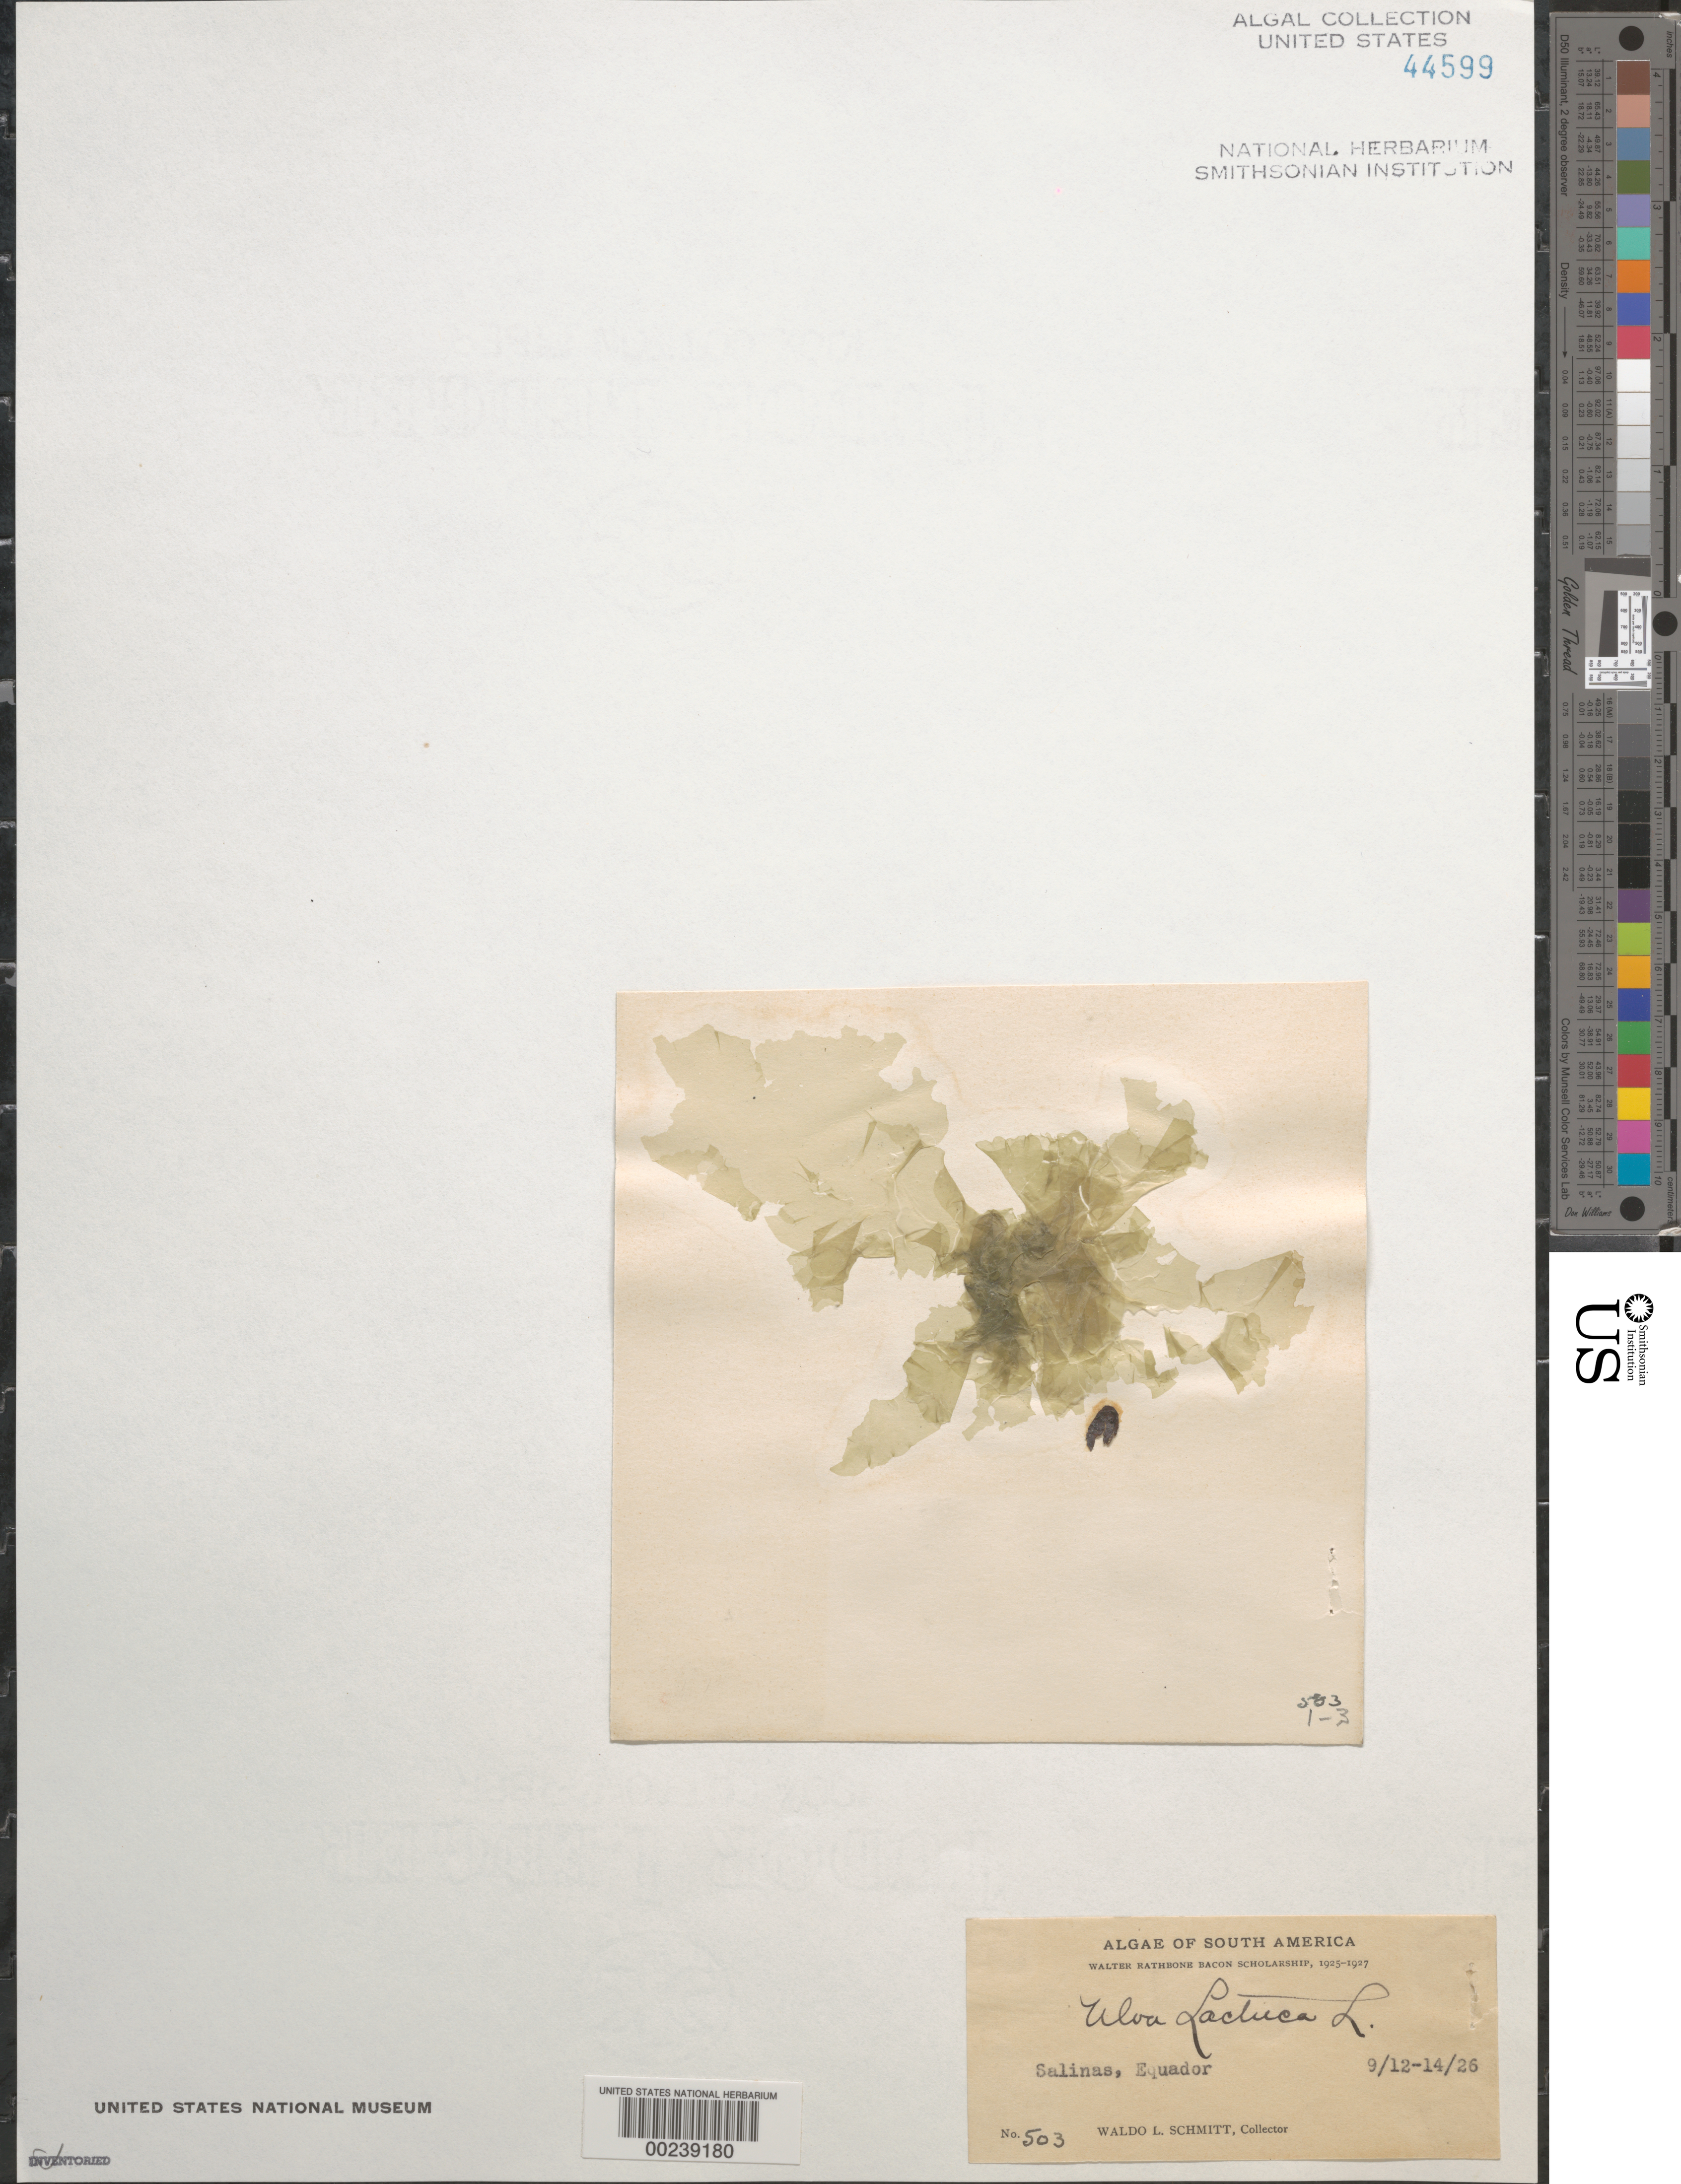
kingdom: Plantae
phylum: Chlorophyta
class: Ulvophyceae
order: Ulvales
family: Ulvaceae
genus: Ulva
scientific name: Ulva lactuca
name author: L.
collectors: W. L. Schmitt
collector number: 503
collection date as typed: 12 Sep 1926 to 14 Sep 1926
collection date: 1926-09-12/1926-09-14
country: Ecuador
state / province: Guayas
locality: Salinas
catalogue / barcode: US 44599